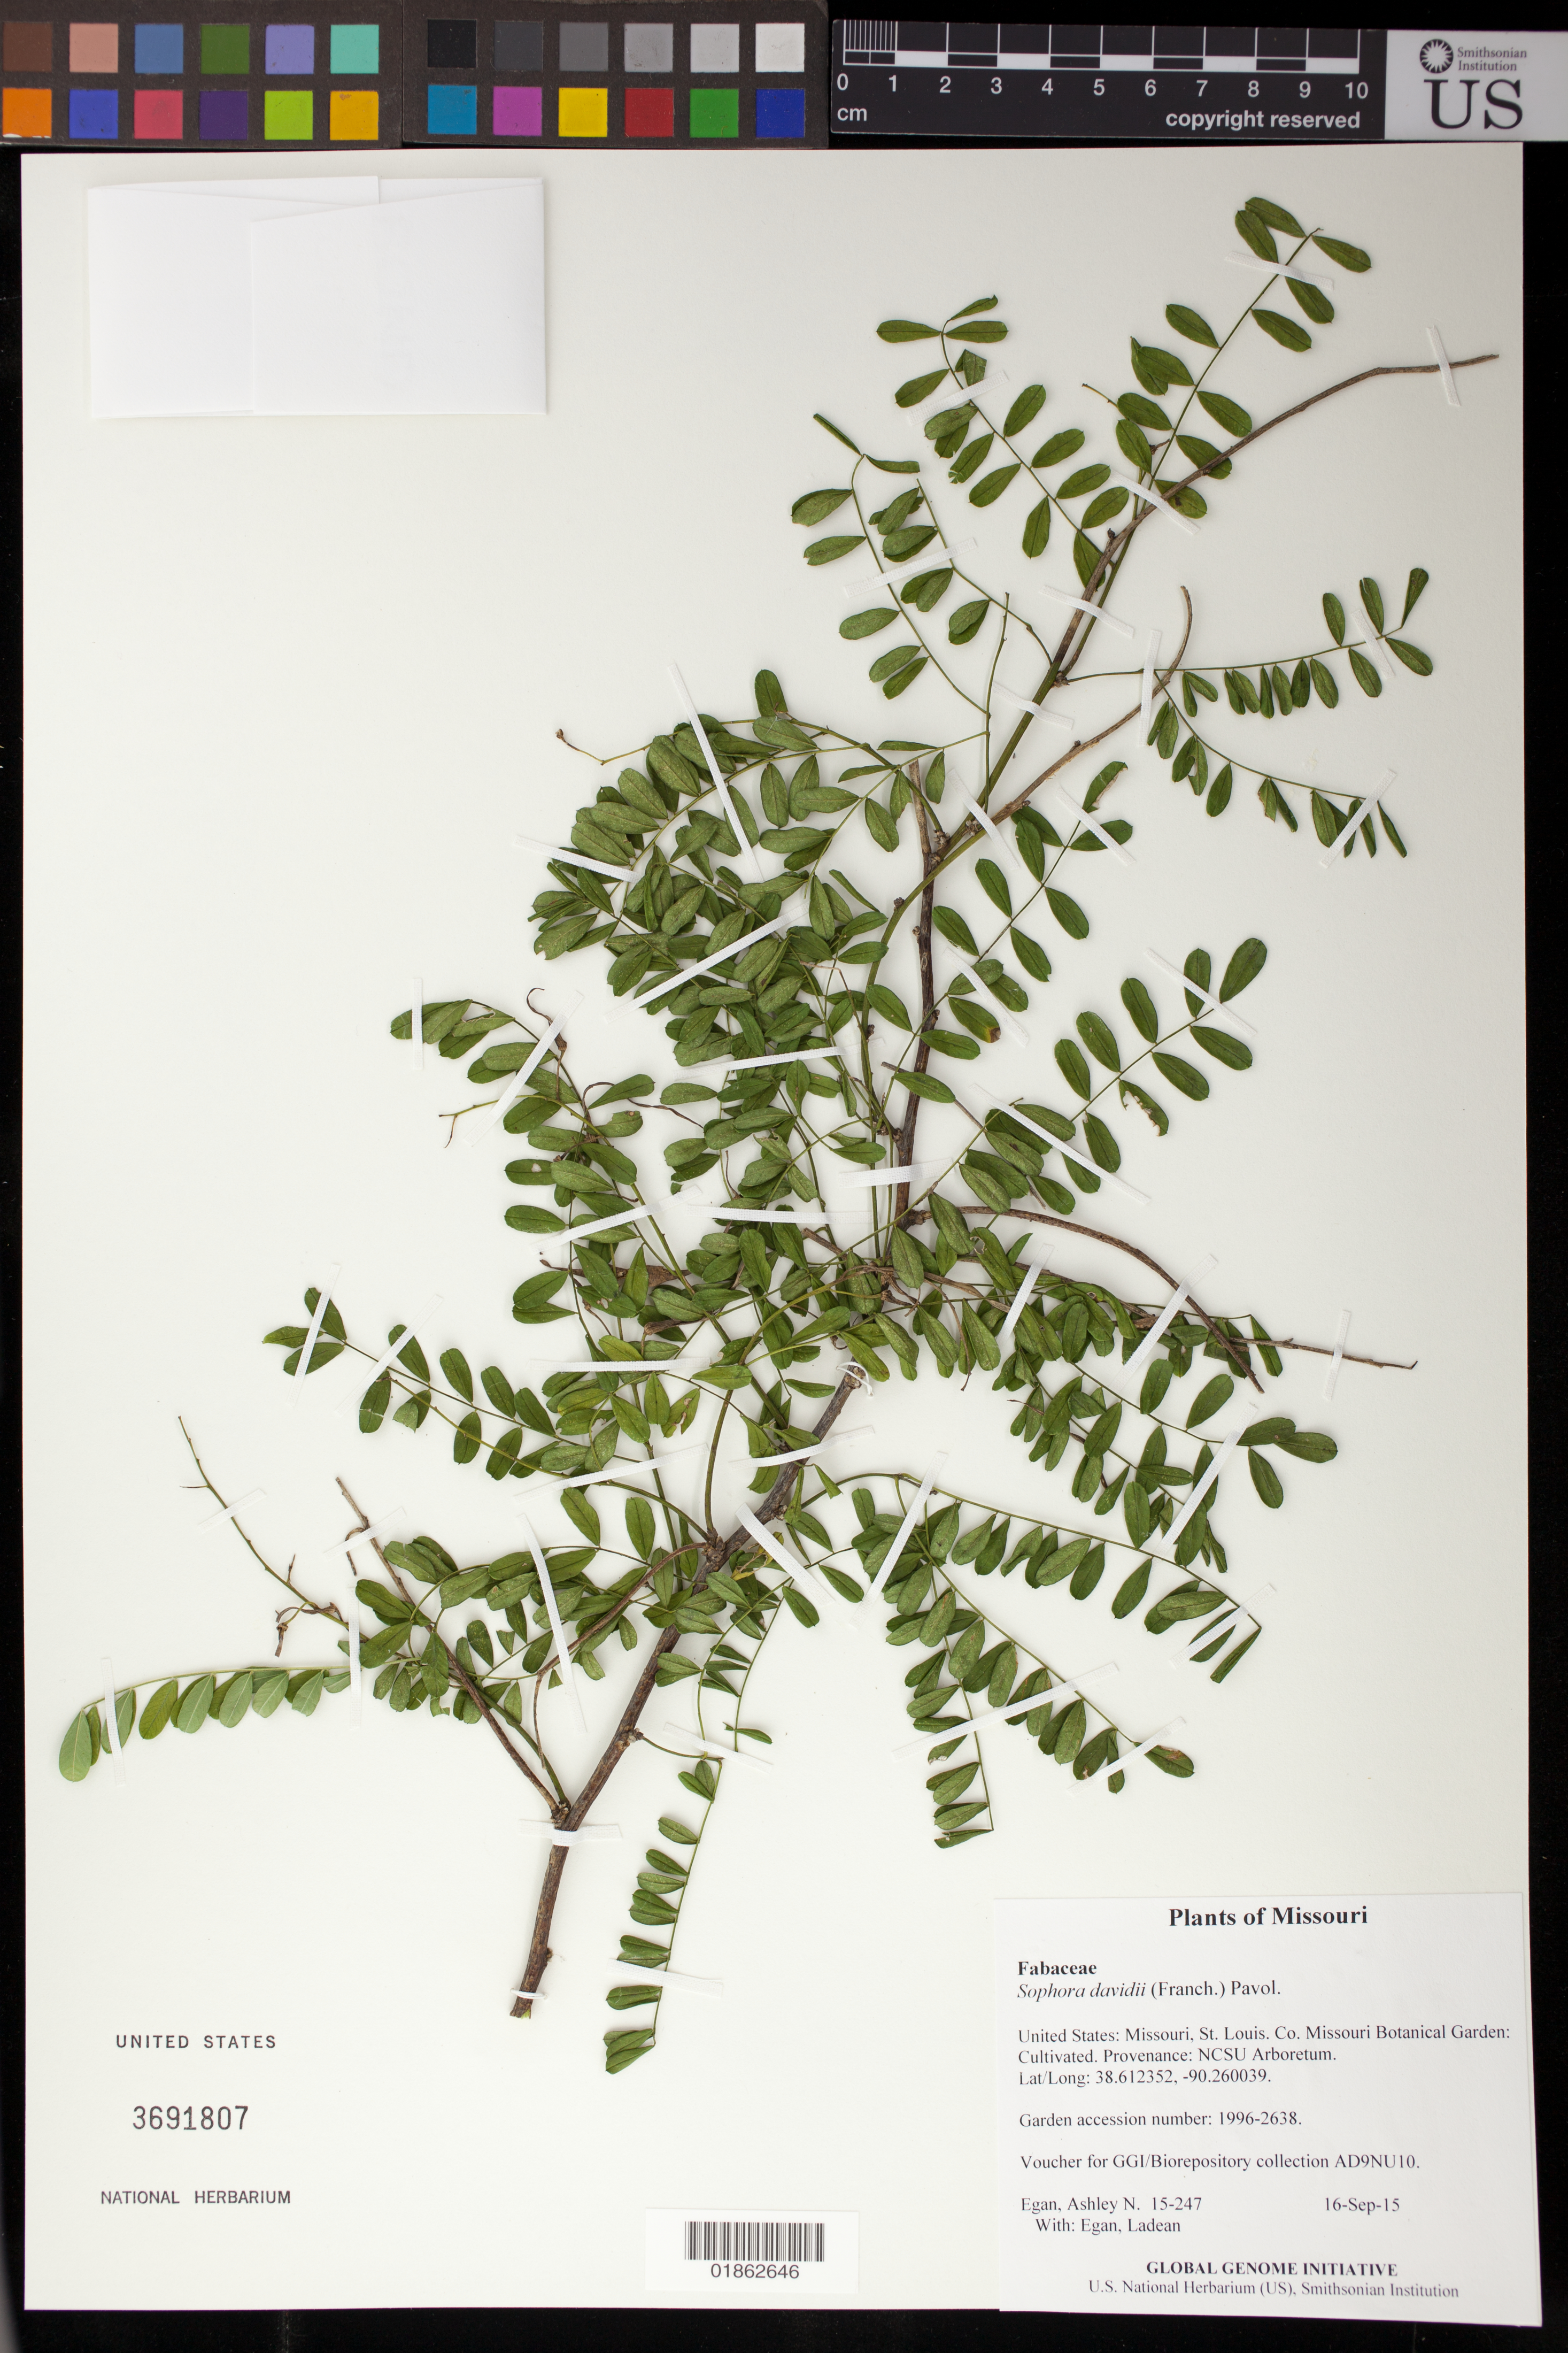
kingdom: Plantae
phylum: Tracheophyta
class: Magnoliopsida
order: Fabales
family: Fabaceae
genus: Sophora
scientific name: Sophora davidii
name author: (Franch.) Skeels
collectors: A. N. Egan & L. Egan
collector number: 15-247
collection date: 2015-09-16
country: United States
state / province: Missouri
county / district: St. Louis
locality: Missouri Botanical Garden: Cultivated. Provenance: NCSU Arboretum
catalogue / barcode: US 3691807